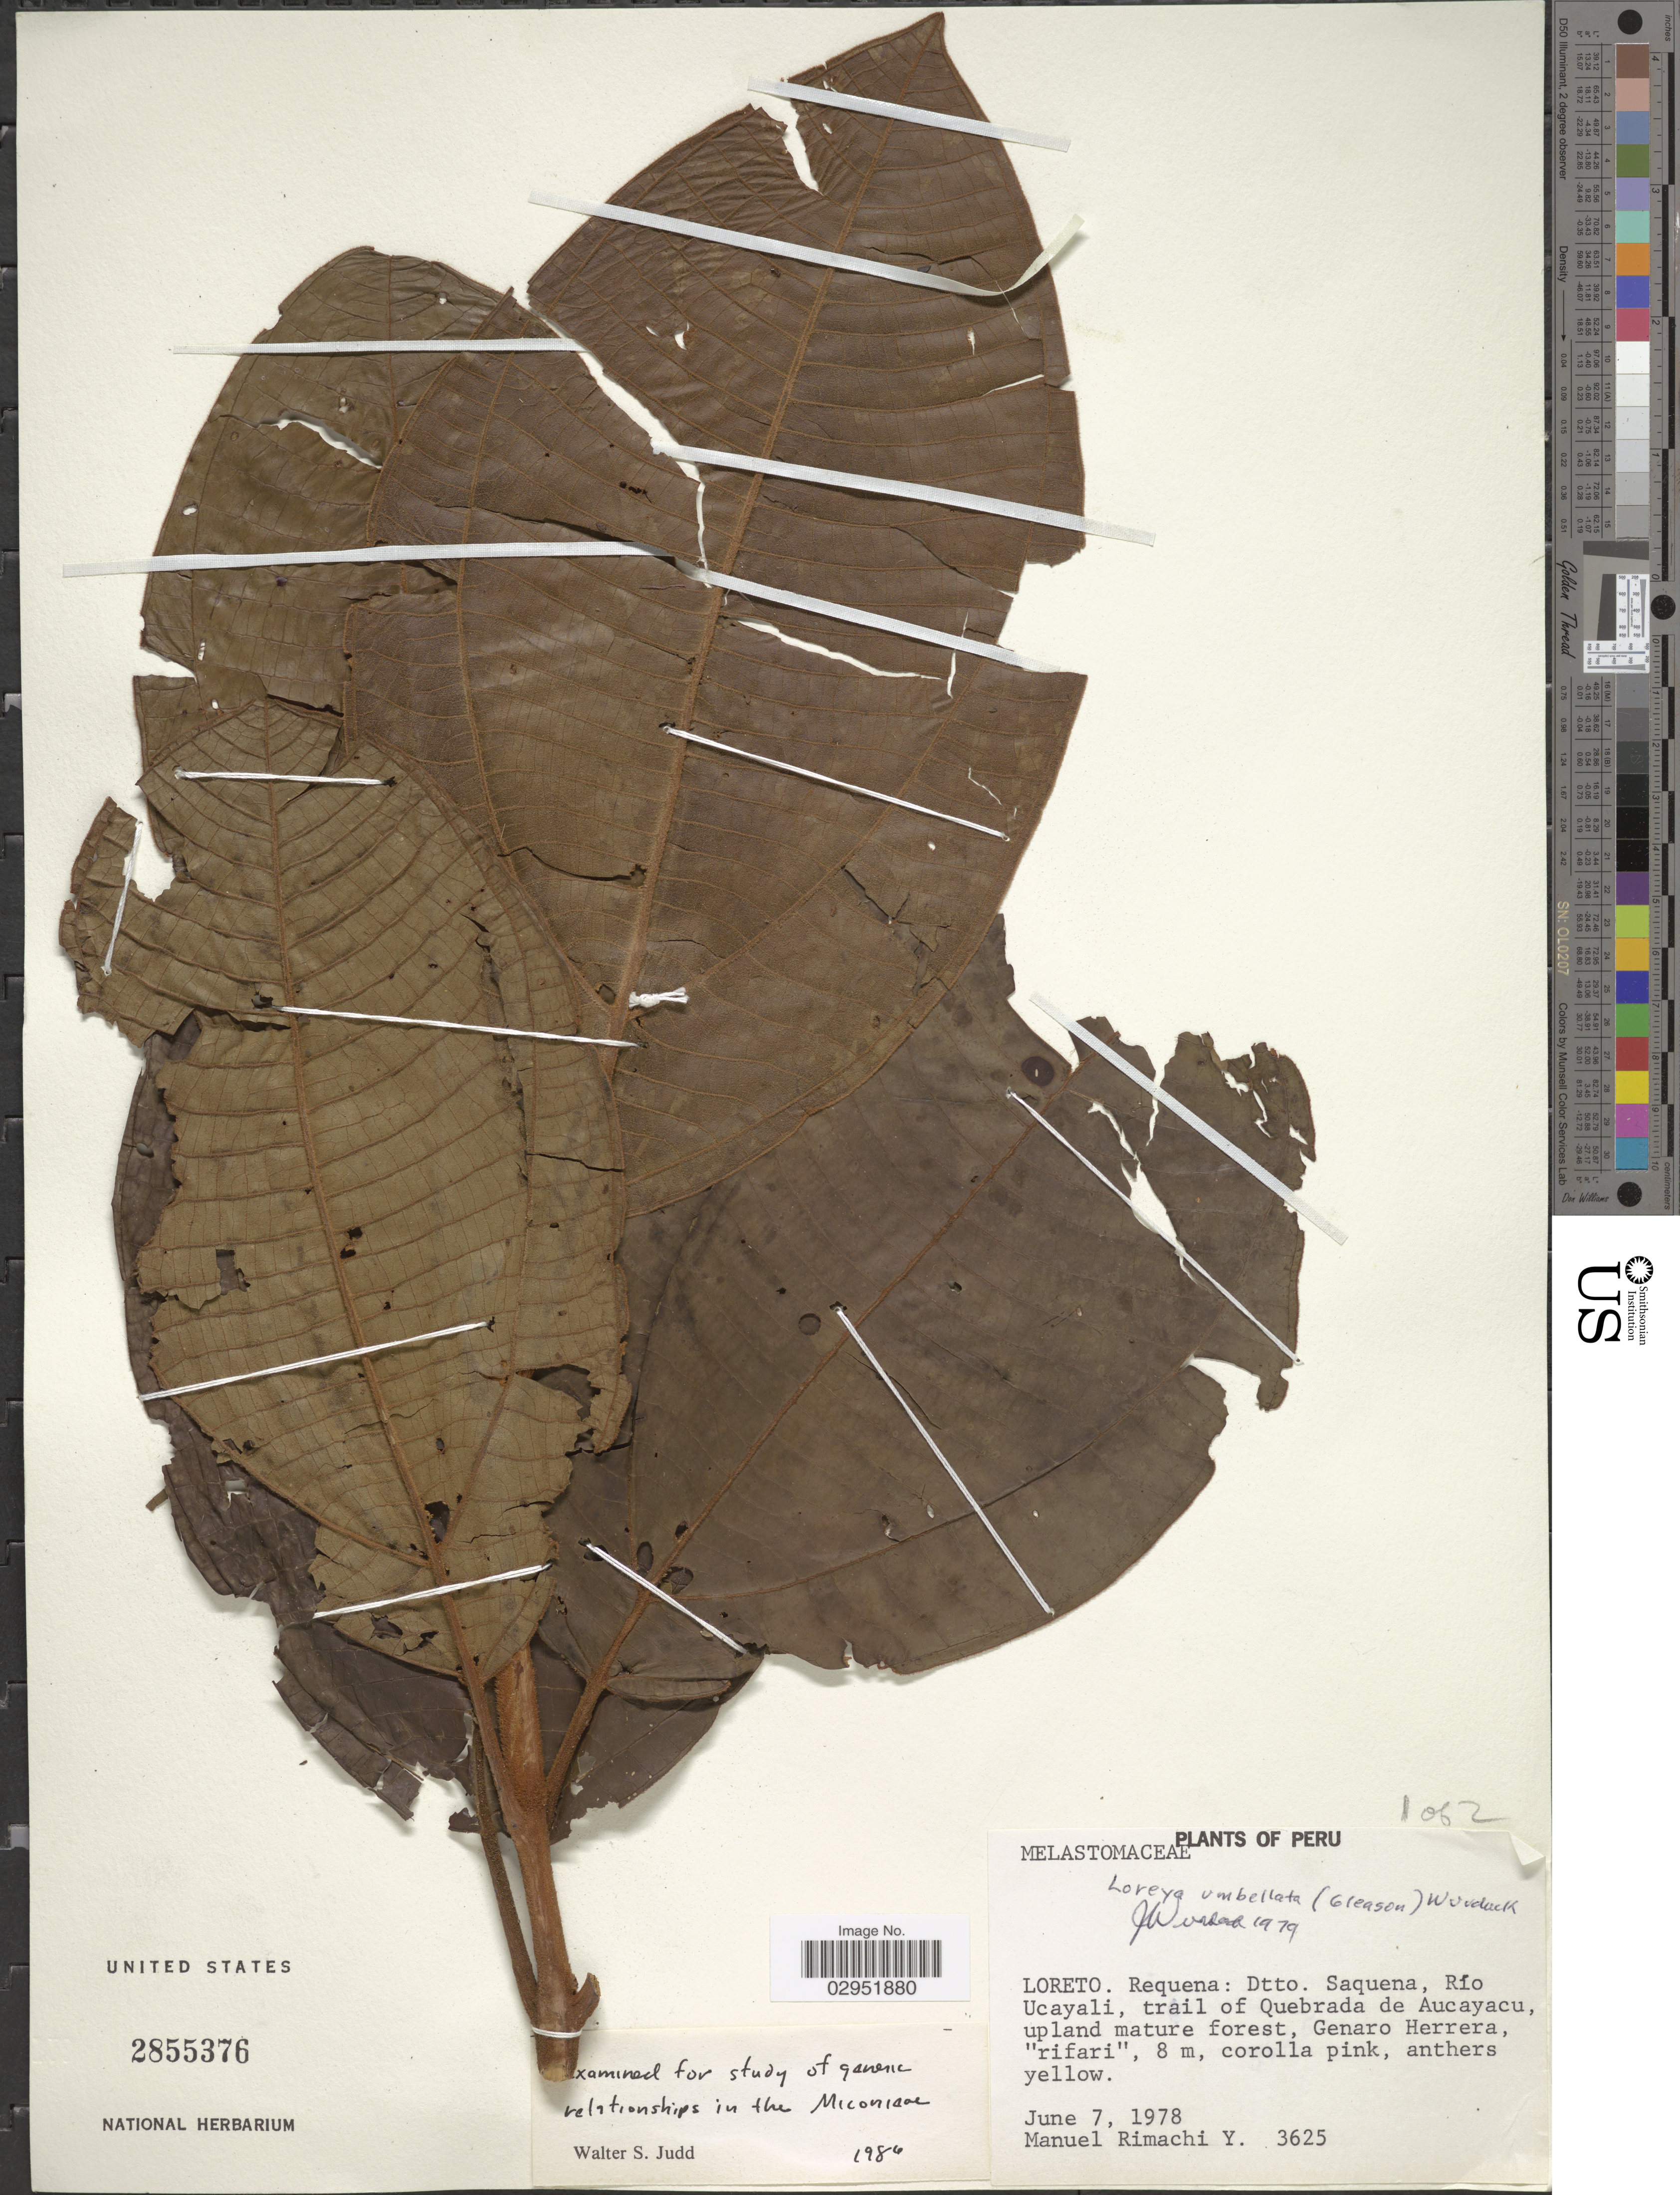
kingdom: Plantae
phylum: Tracheophyta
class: Magnoliopsida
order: Myrtales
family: Melastomataceae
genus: Bellucia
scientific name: Bellucia umbellata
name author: Gleason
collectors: M. Rimachi Y.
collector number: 3625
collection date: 1978-06-07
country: Peru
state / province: Loreto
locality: Requena: Dtto. Saquena, Río Ucayali, trail of Quebrada de Aucayacu, upland mature forest, Genaro Herrera.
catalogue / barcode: US 2855376